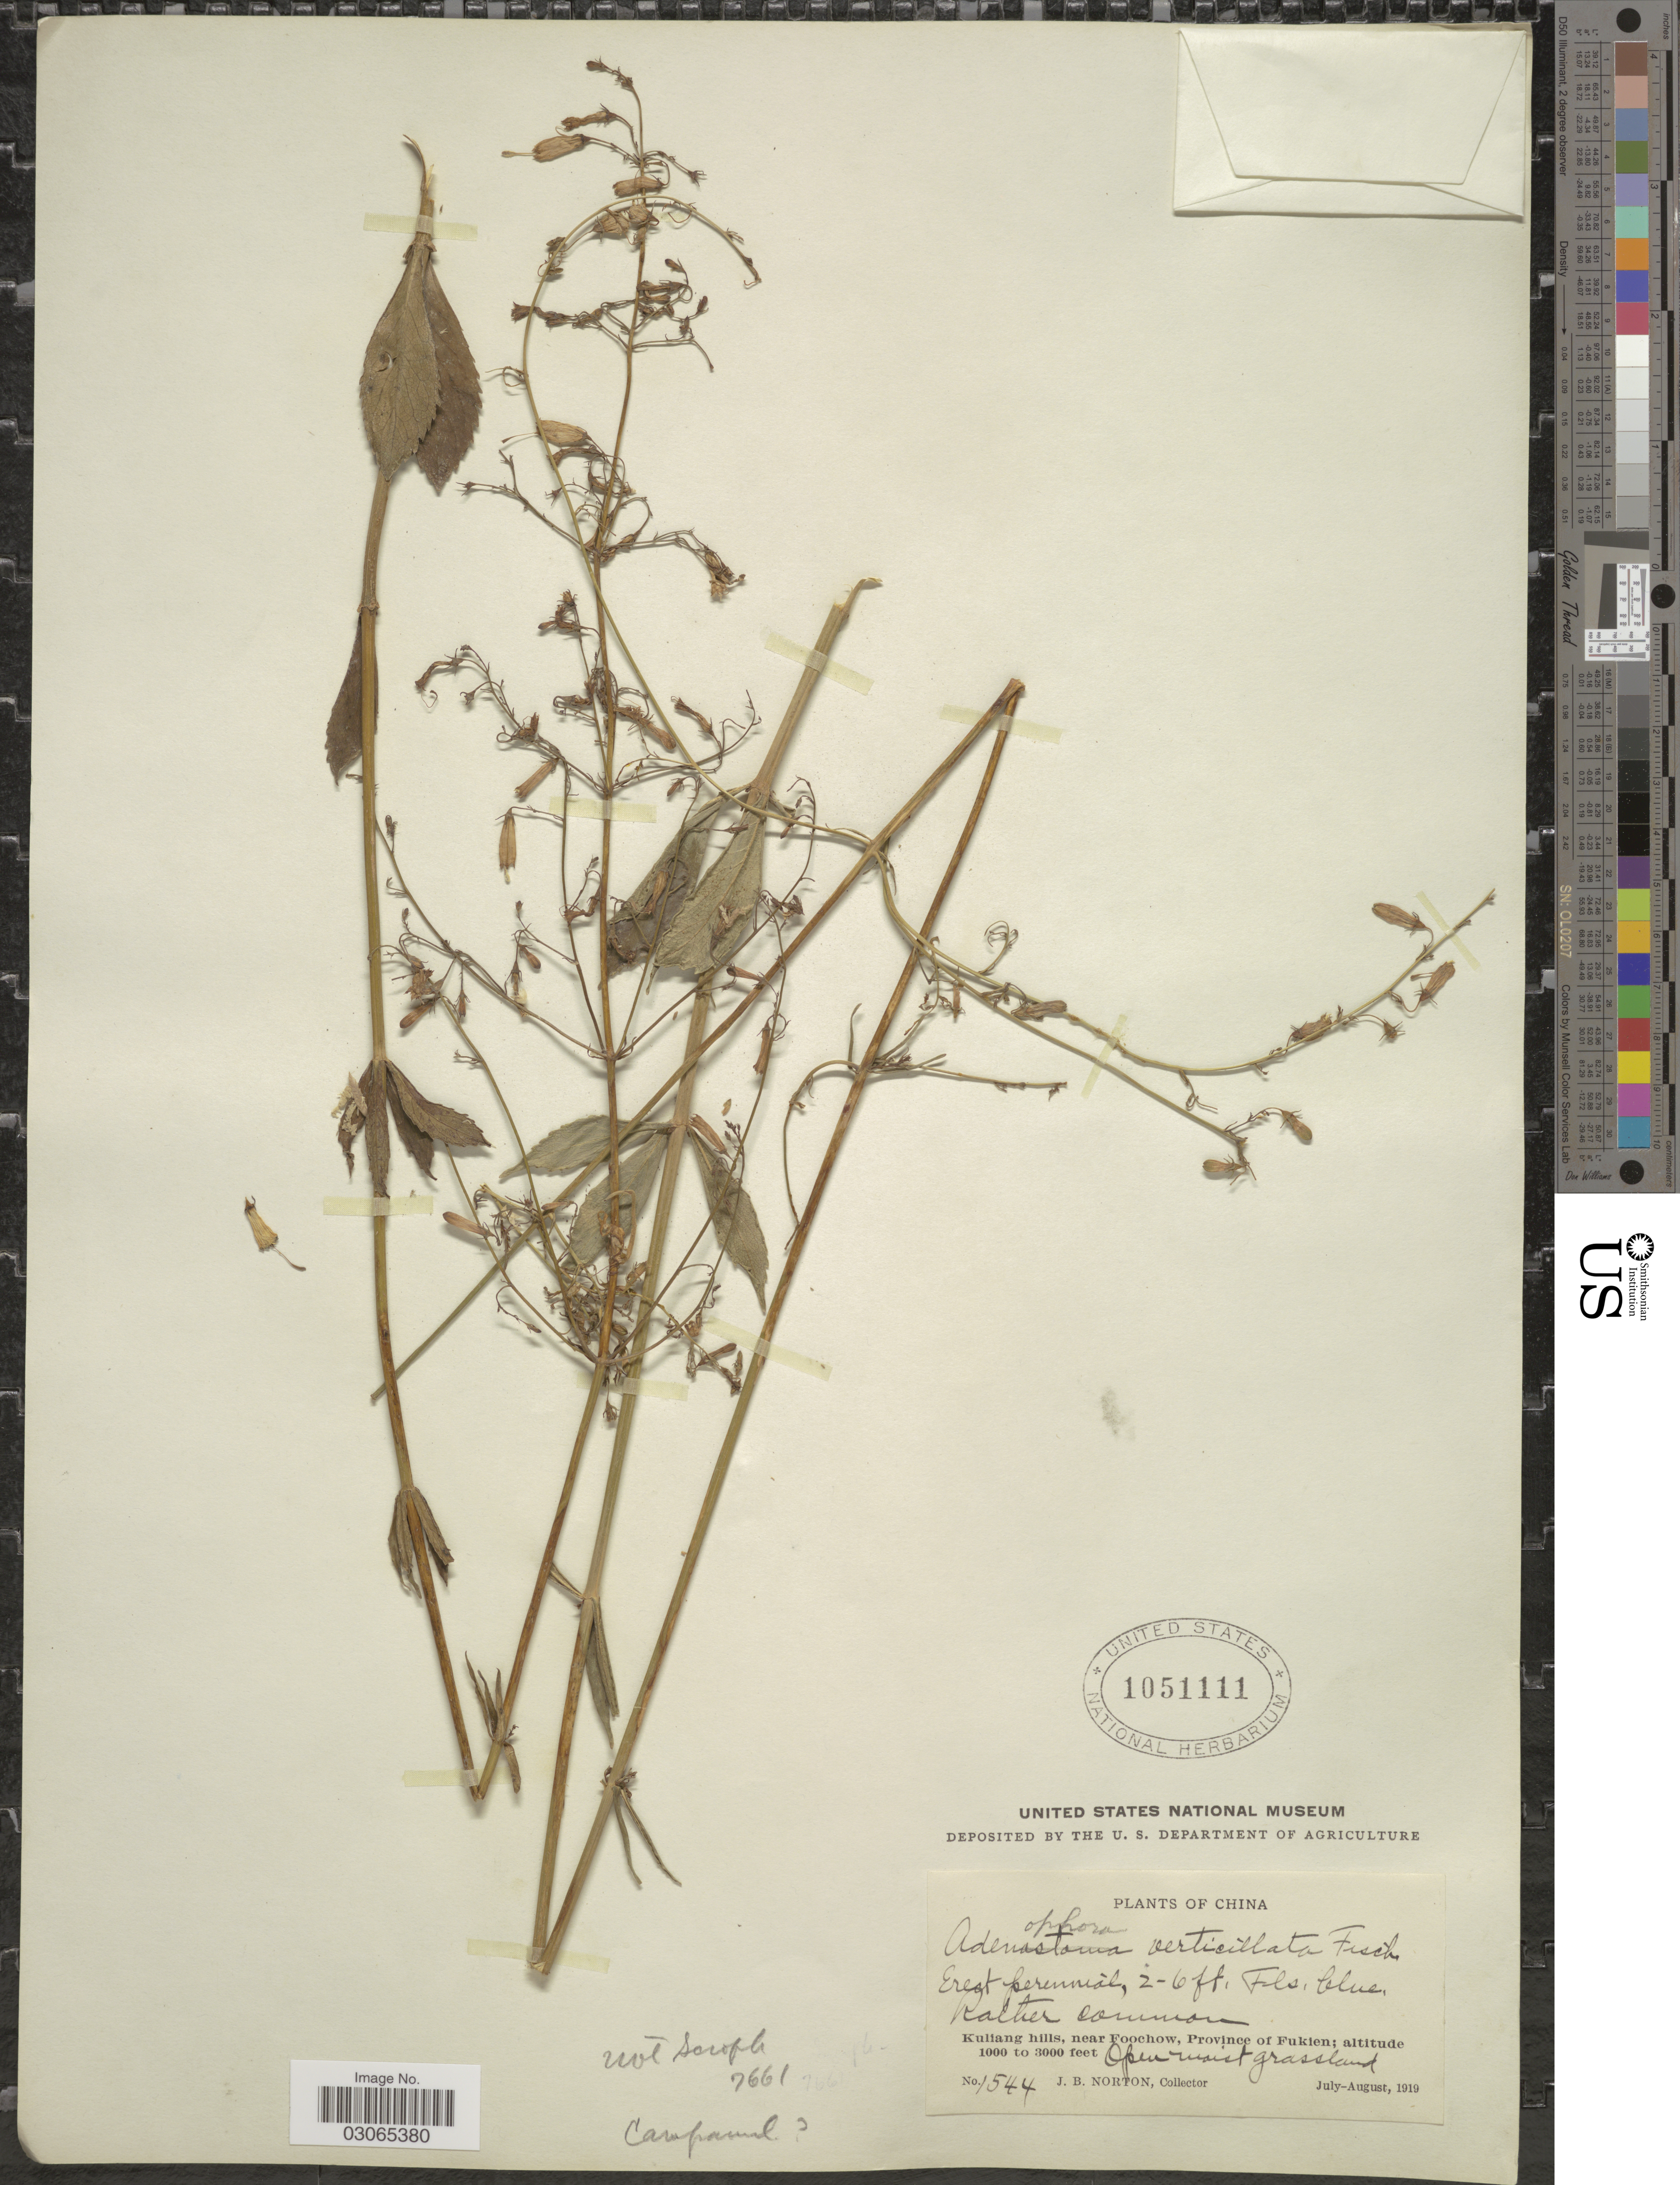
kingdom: Plantae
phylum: Tracheophyta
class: Magnoliopsida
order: Asterales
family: Campanulaceae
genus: Adenophora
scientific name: Adenophora verticillata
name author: Fisch.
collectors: J. B. Norton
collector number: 1544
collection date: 1919-08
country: China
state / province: Fujian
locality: Kuliang hills, near Foochow, Province of Fukien.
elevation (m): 305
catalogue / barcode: US 1051111